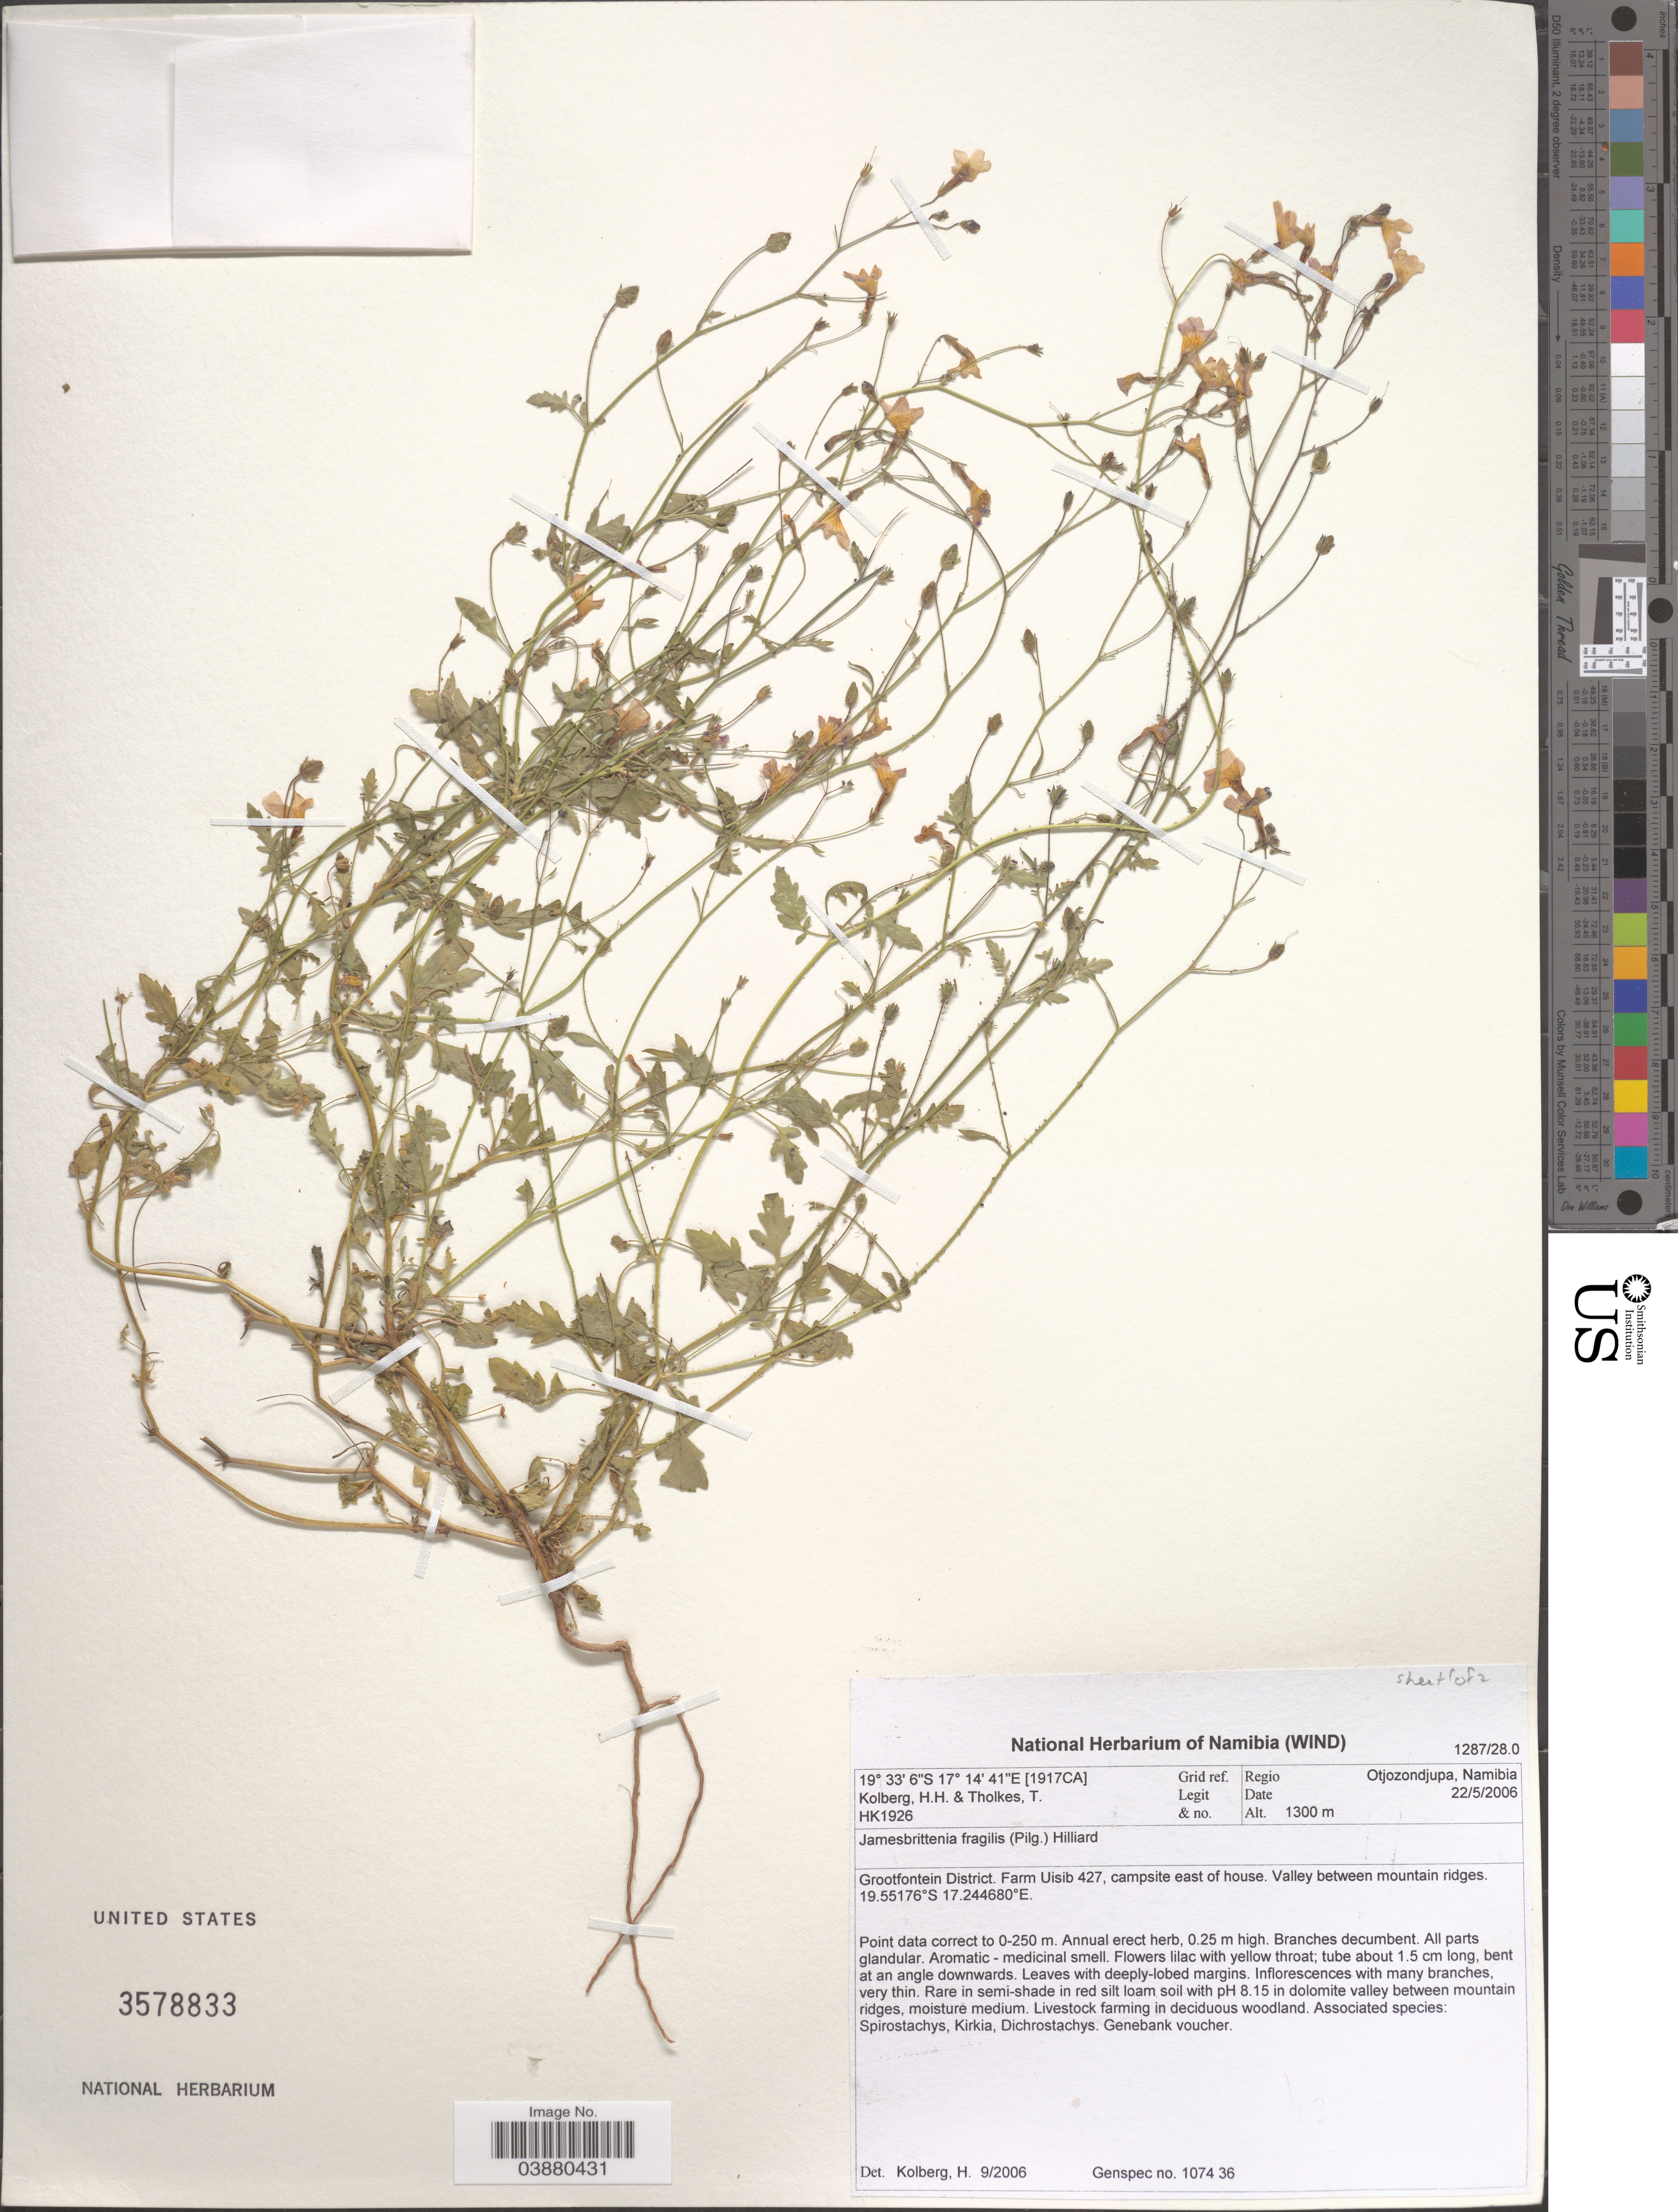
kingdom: Plantae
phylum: Tracheophyta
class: Magnoliopsida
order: Lamiales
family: Scrophulariaceae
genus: Jamesbrittenia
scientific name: Jamesbrittenia fragilis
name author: (Pilg.) Hilliard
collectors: H. H. Kolberg & T. Tholkes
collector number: HK1926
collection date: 2006-05-22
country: Namibia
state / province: Otjozondjupa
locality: [1917CA] Grid ref. Regio Otjozondjupa. Grootfontein District. Farm Uisib 427, campsite east of house. Valley between mountain ridges.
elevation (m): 1300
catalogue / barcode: US 3578833